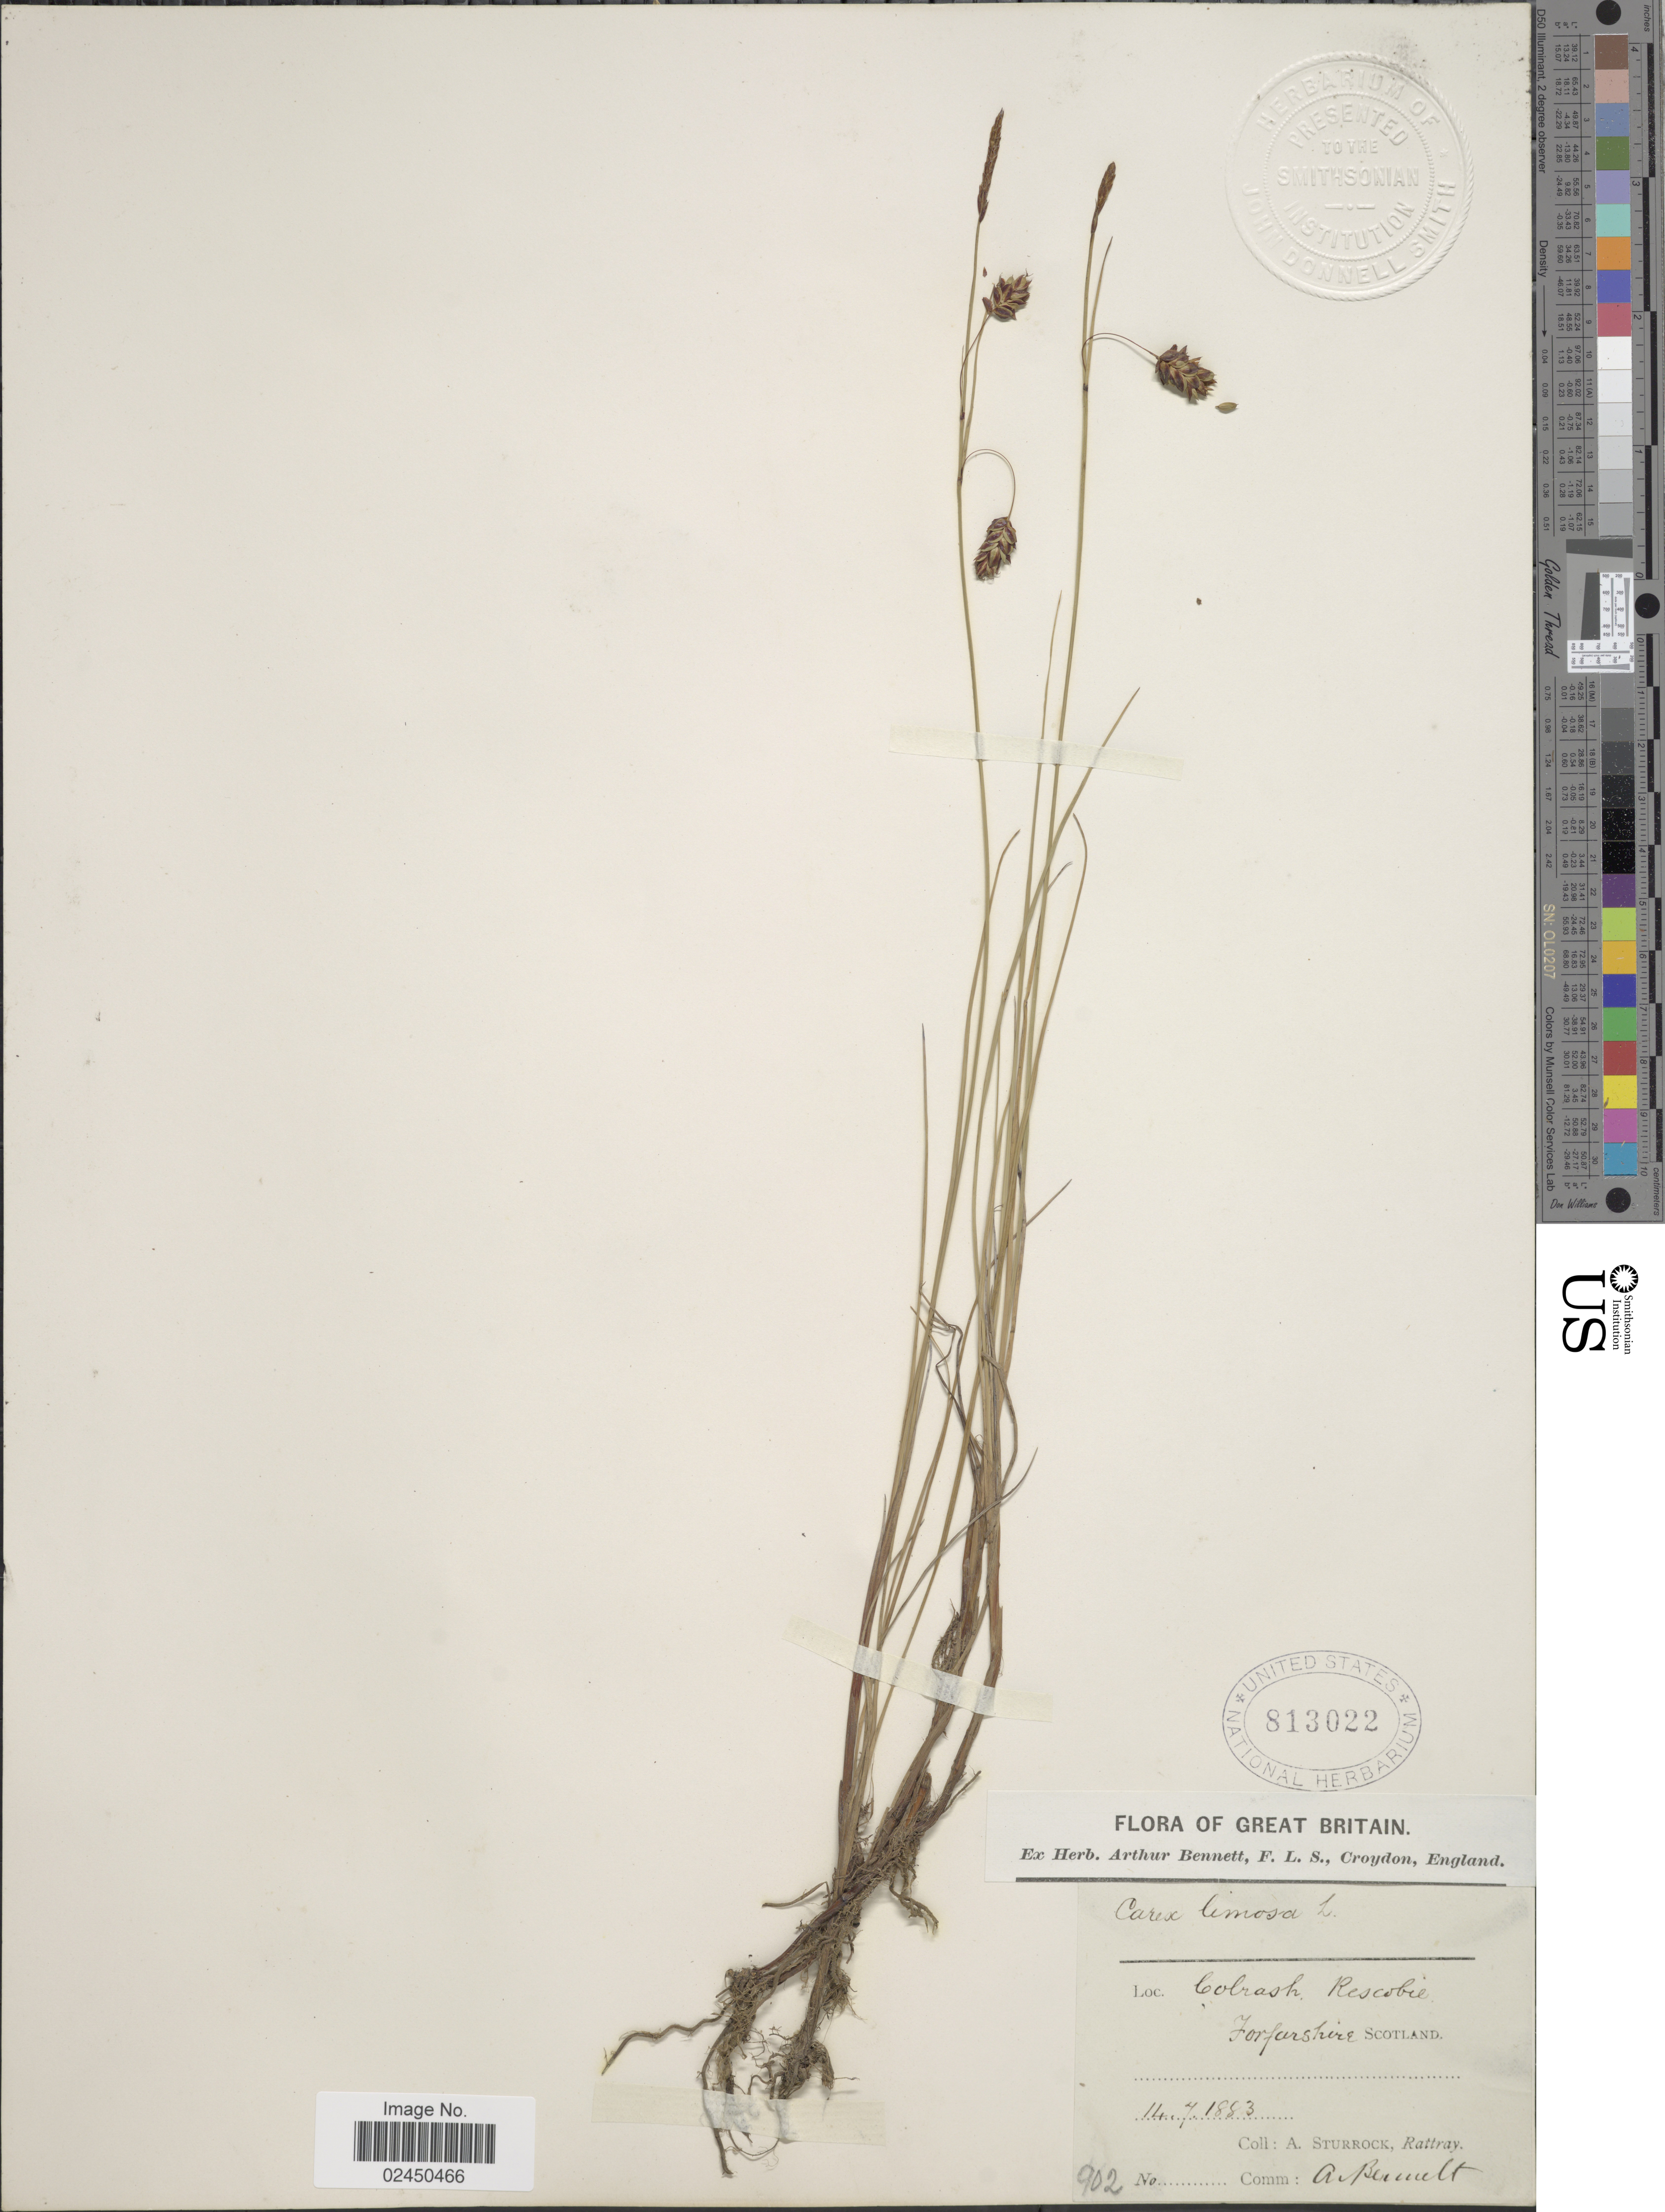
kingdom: Plantae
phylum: Tracheophyta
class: Liliopsida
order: Poales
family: Cyperaceae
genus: Carex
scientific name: Carex limosa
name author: L.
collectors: A. Sturrock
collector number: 902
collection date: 1883-07-14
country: United Kingdom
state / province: Scotland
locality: Forforshire, Colrash Rescobie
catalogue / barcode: US 813022